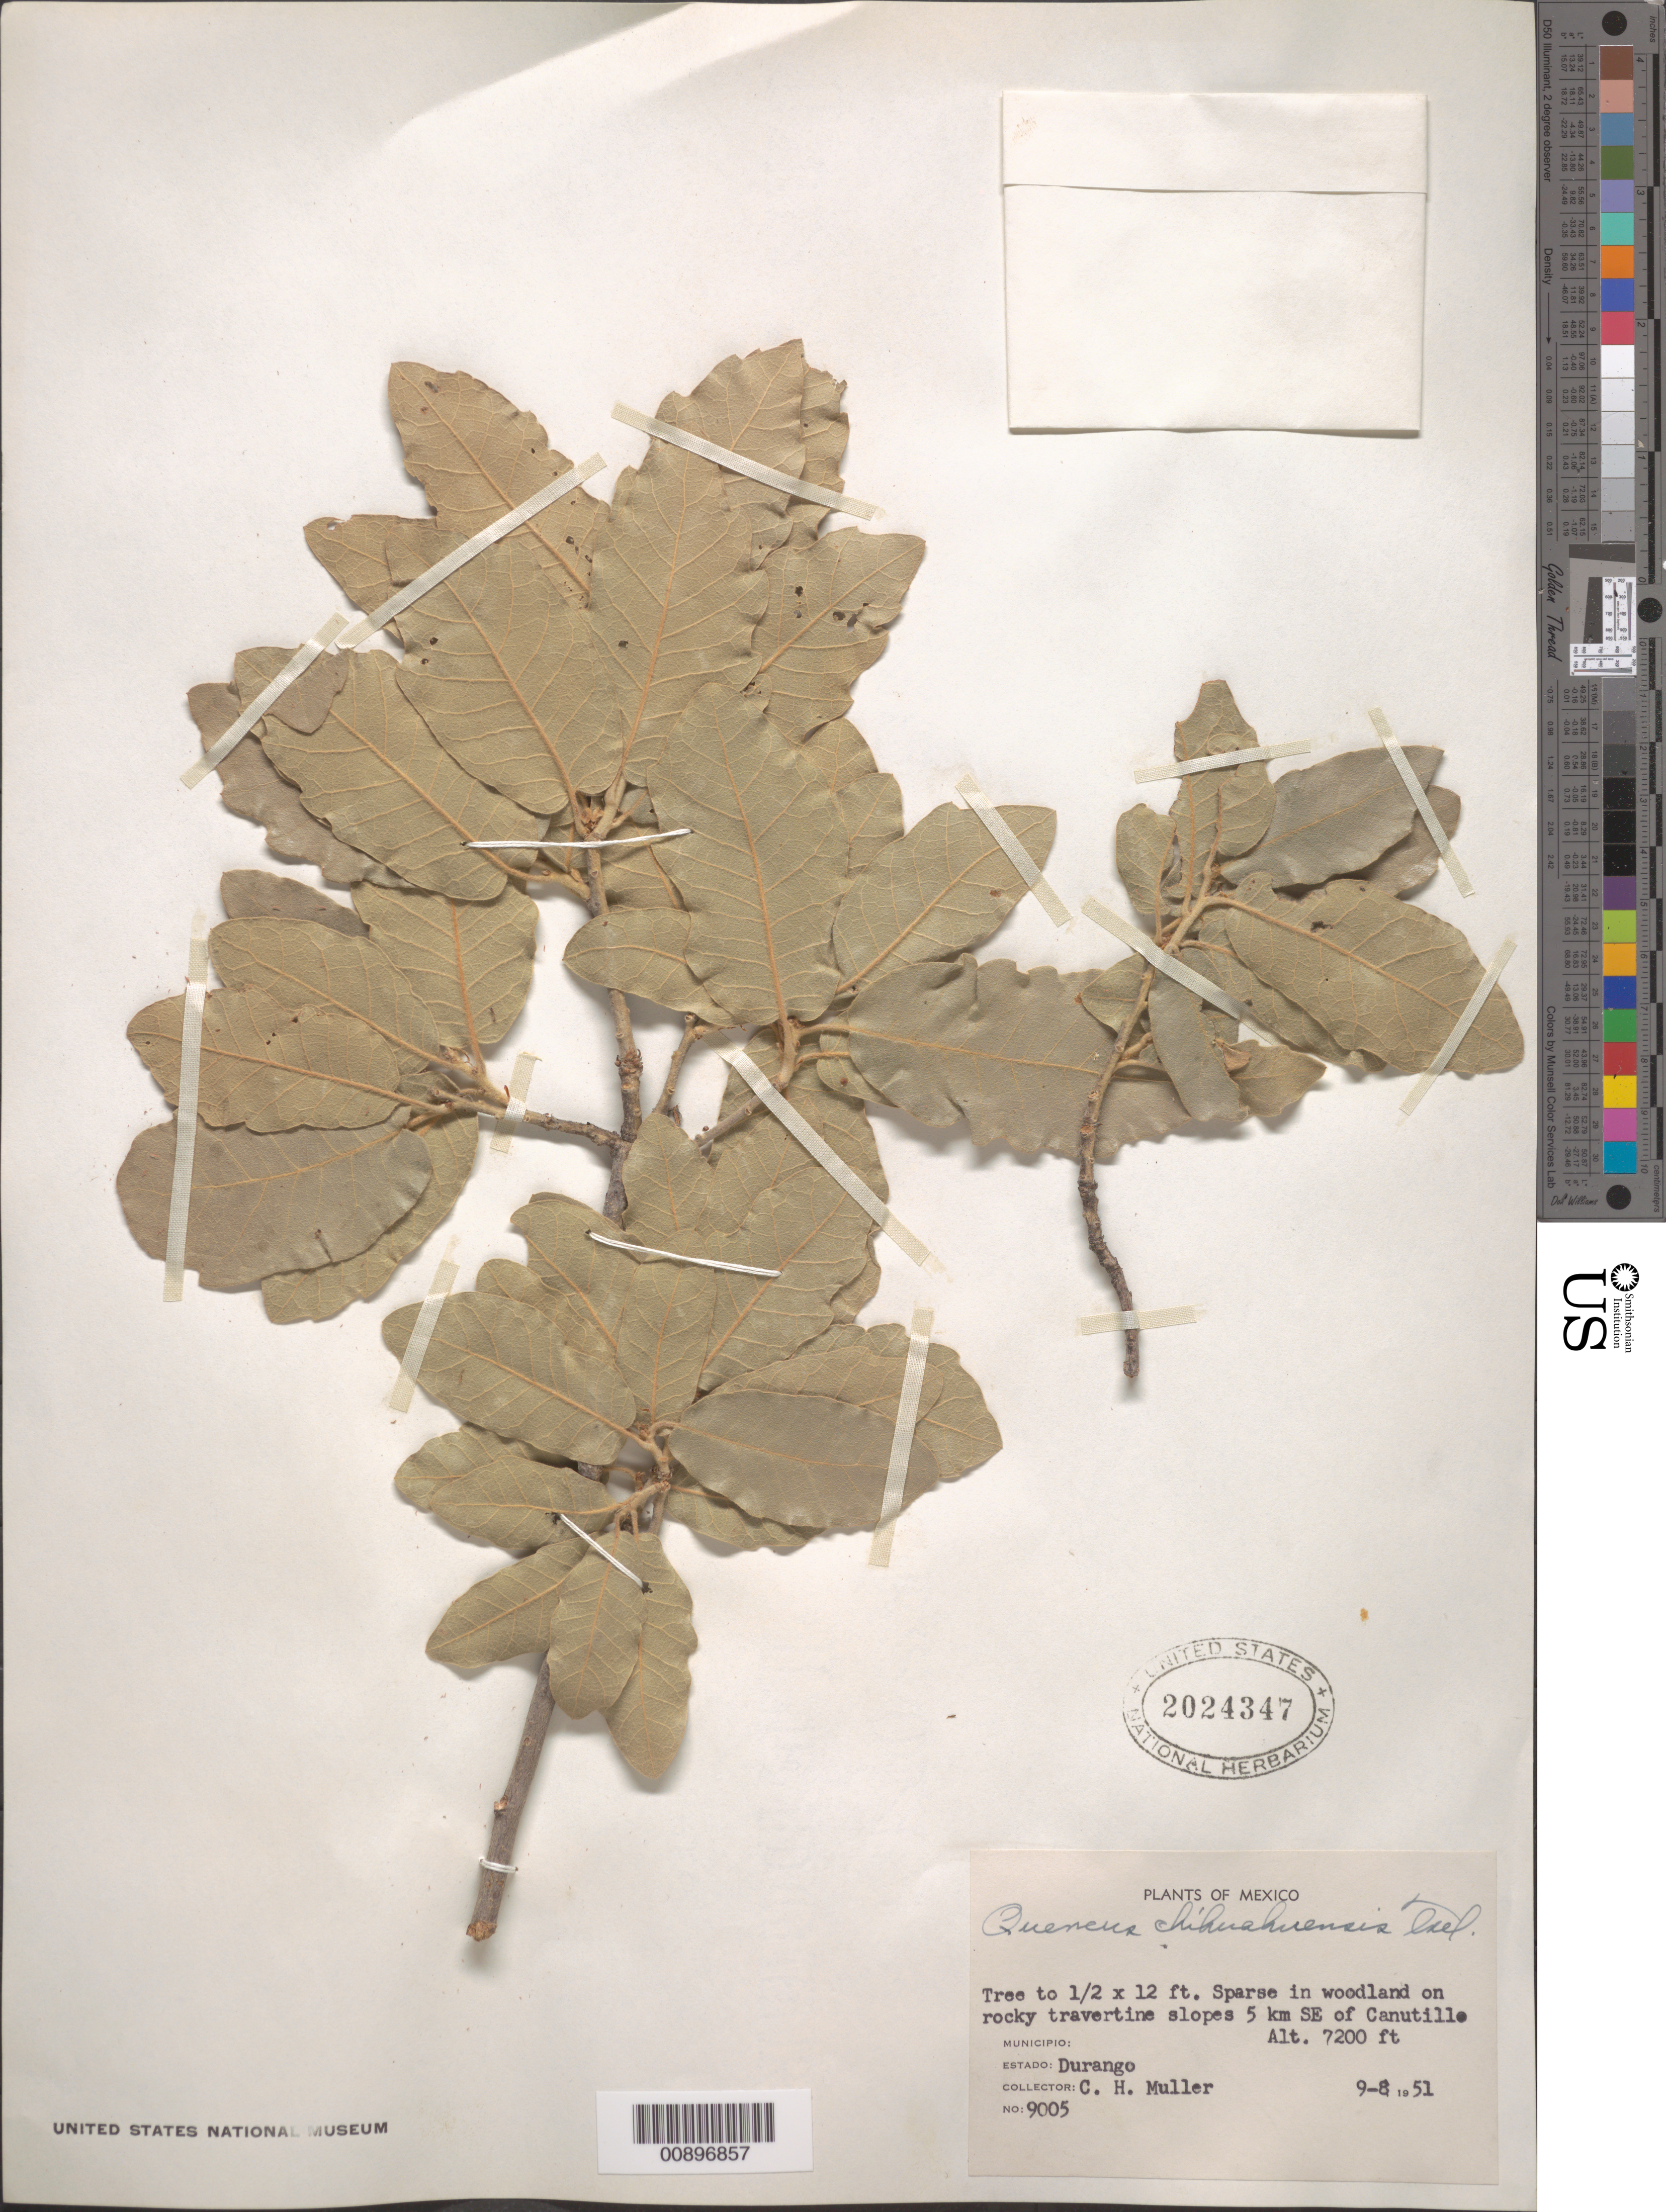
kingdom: Plantae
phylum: Tracheophyta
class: Magnoliopsida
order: Fagales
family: Fagaceae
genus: Quercus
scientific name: Quercus chihuahuensis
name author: Trel.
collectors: C. H. Muller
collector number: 9005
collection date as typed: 08 Sep 1951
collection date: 1951-09-08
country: Mexico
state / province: Durango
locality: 5 km SE of Canutillo. Durango.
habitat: In woodland on rocky travertine slopes.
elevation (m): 2195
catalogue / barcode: US 2024347